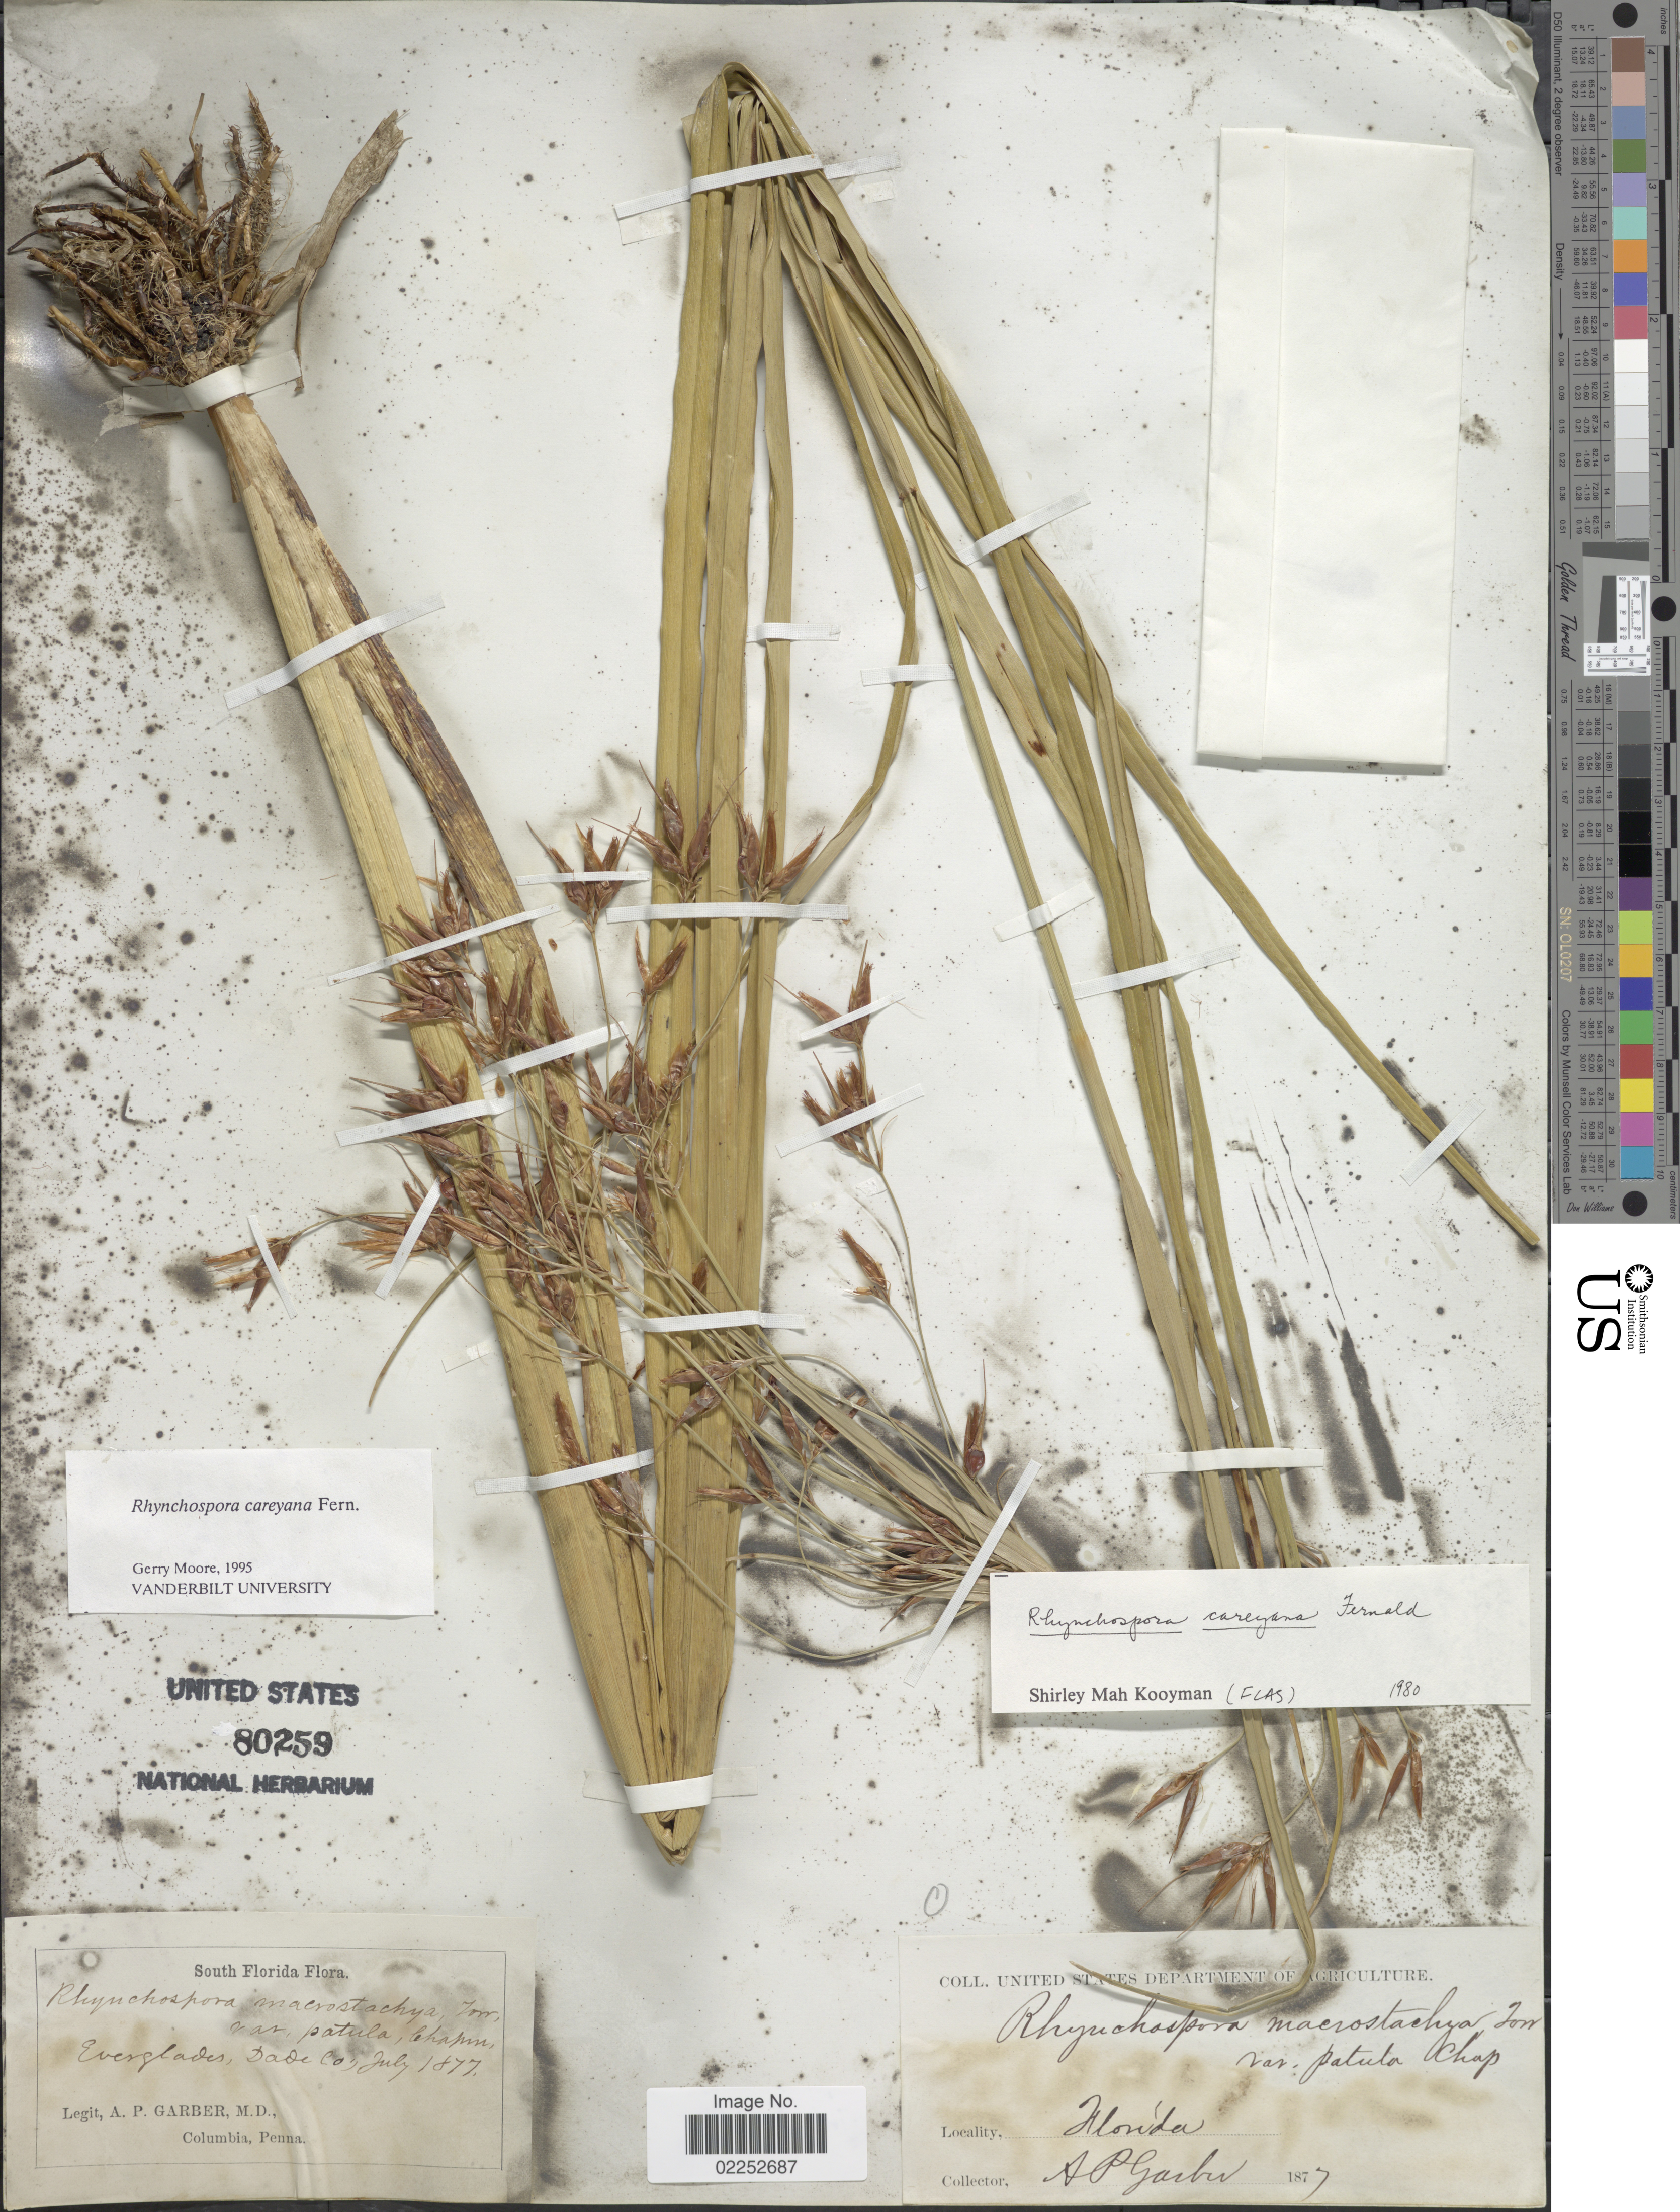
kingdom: Plantae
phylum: Tracheophyta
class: Liliopsida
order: Poales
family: Cyperaceae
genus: Rhynchospora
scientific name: Rhynchospora careyana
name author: Fernald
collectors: A. P. Garber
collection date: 1877-07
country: United States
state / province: Florida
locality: South Florida, Everglades, Dade Co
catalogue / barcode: US 80259